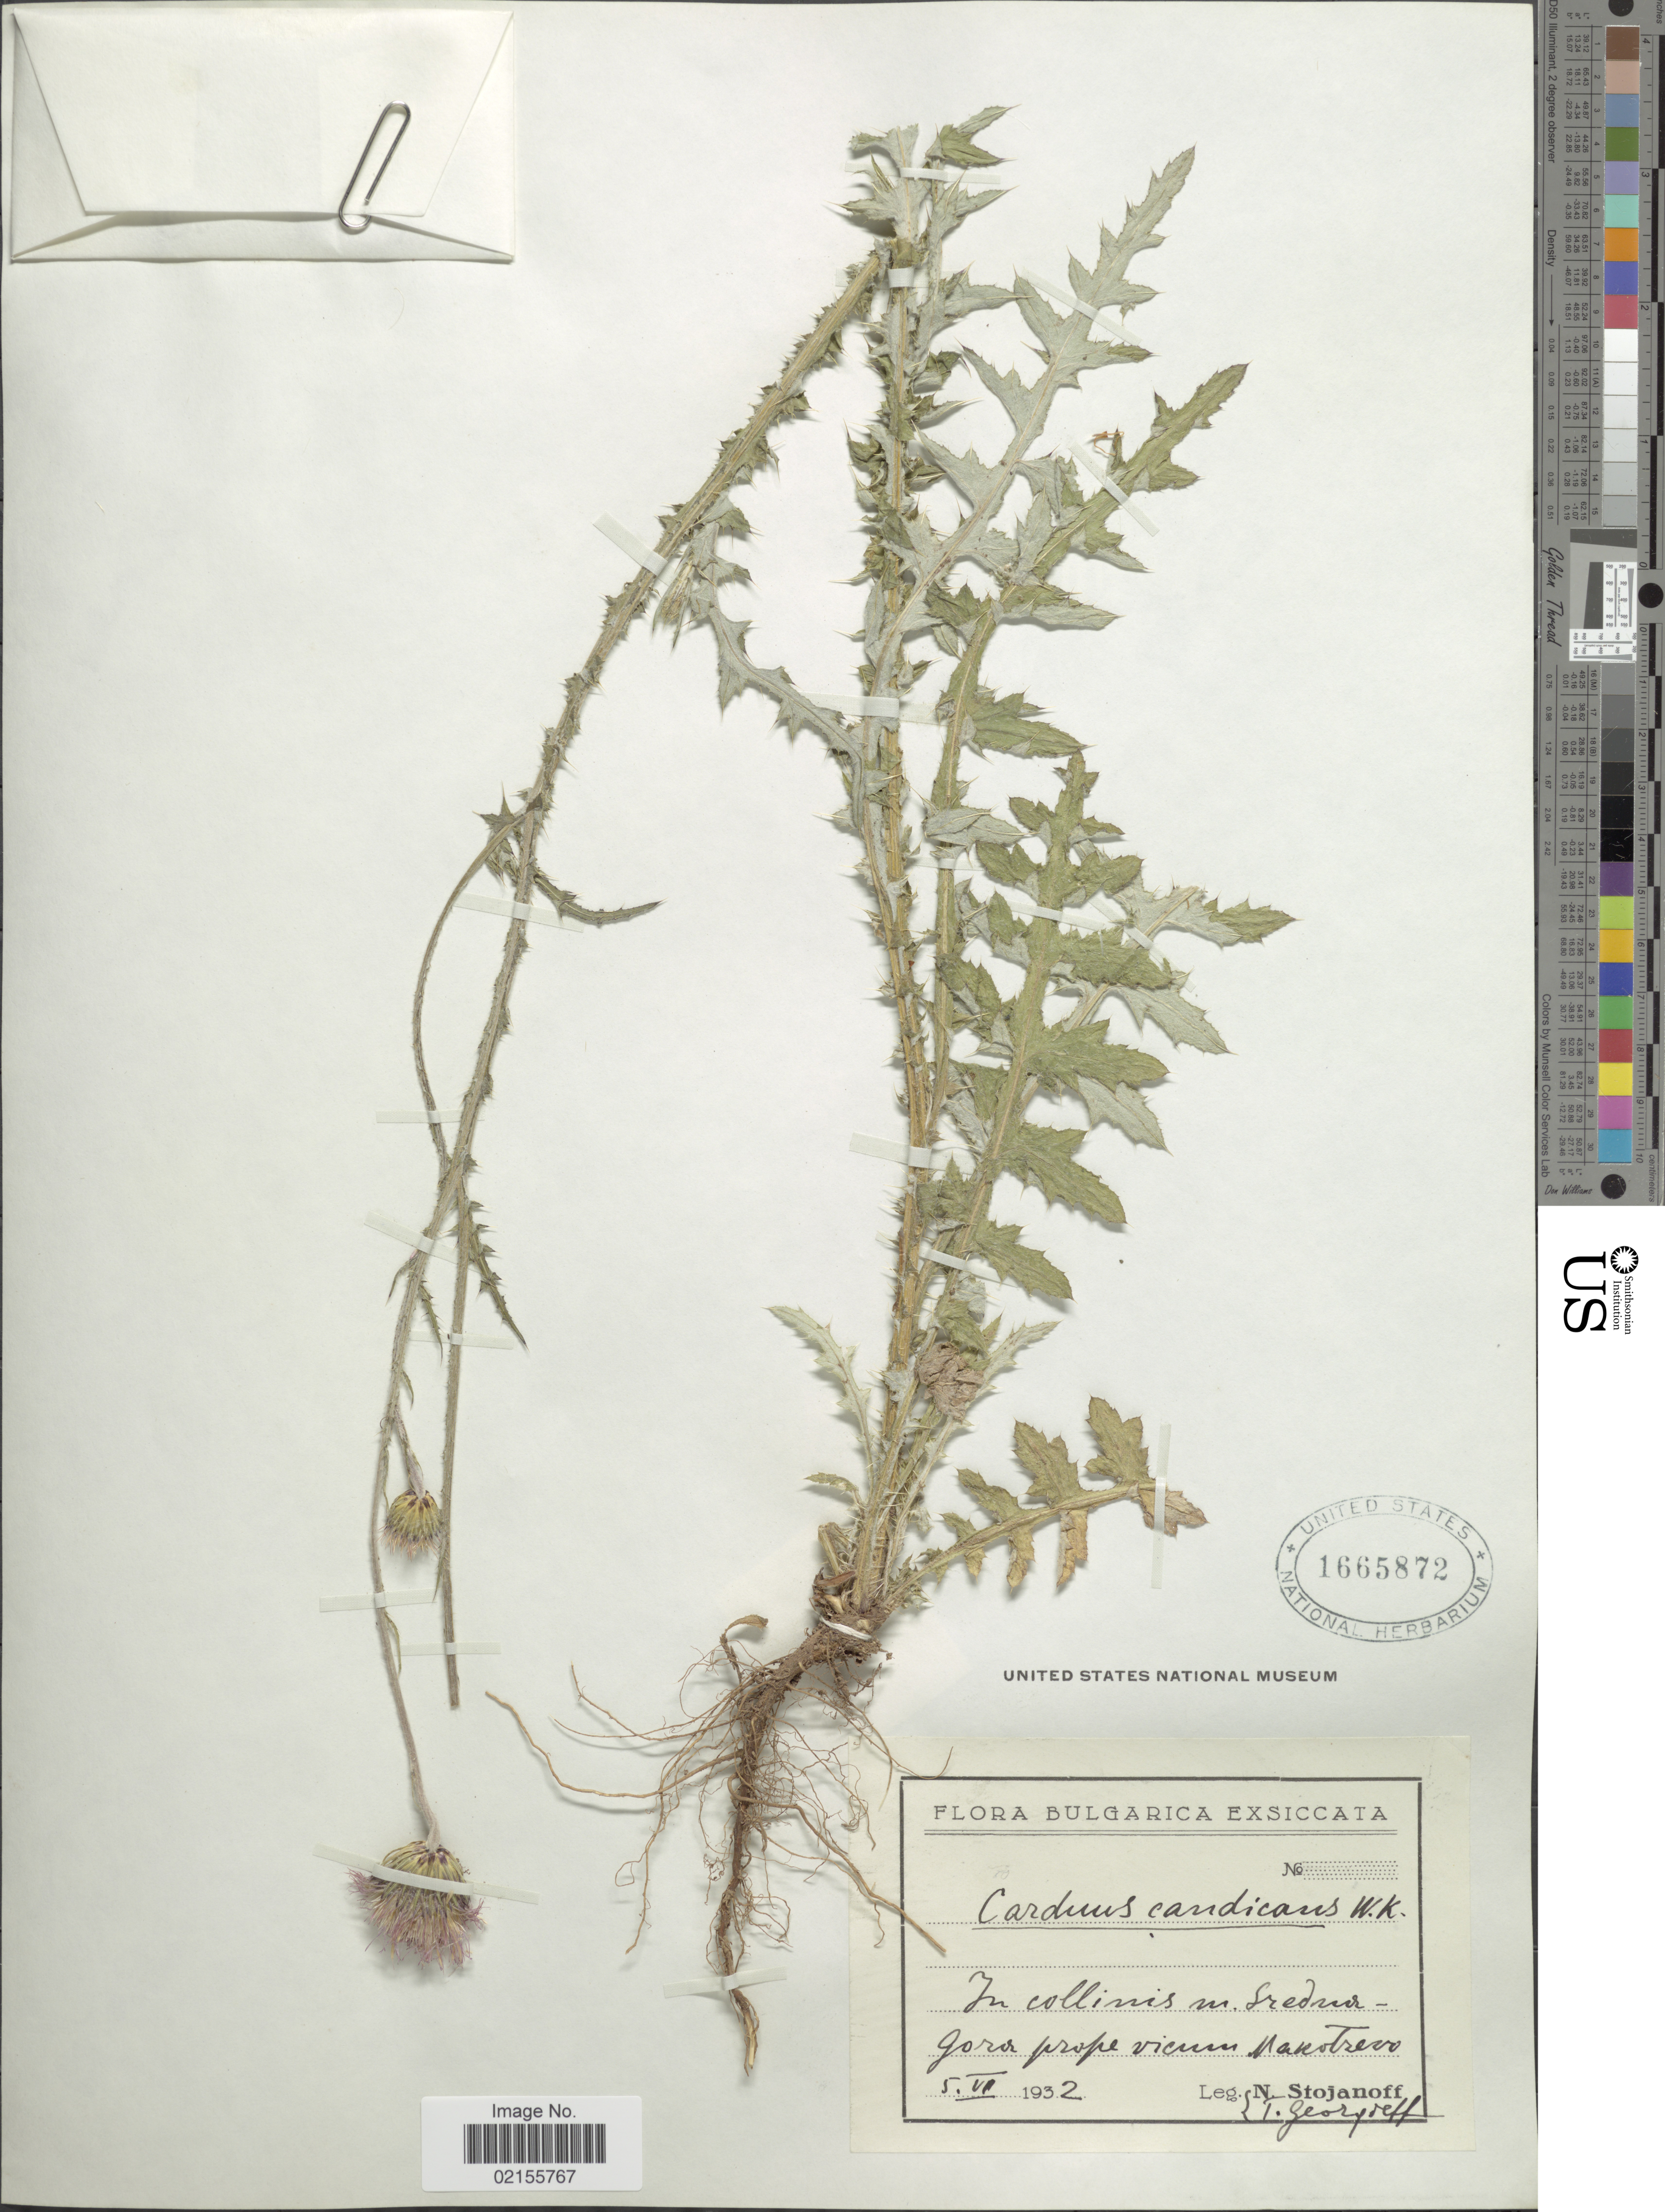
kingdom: Plantae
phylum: Tracheophyta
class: Magnoliopsida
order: Asterales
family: Asteraceae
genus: Carduus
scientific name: Carduus candicans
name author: Waldst. & Kit.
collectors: N. Stojanoff & Collector illegible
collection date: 1932-06-05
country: Bulgaria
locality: In collinus m. Srednor-Goror prope vicum Narotzevo [interpreted]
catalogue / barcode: US 1665872